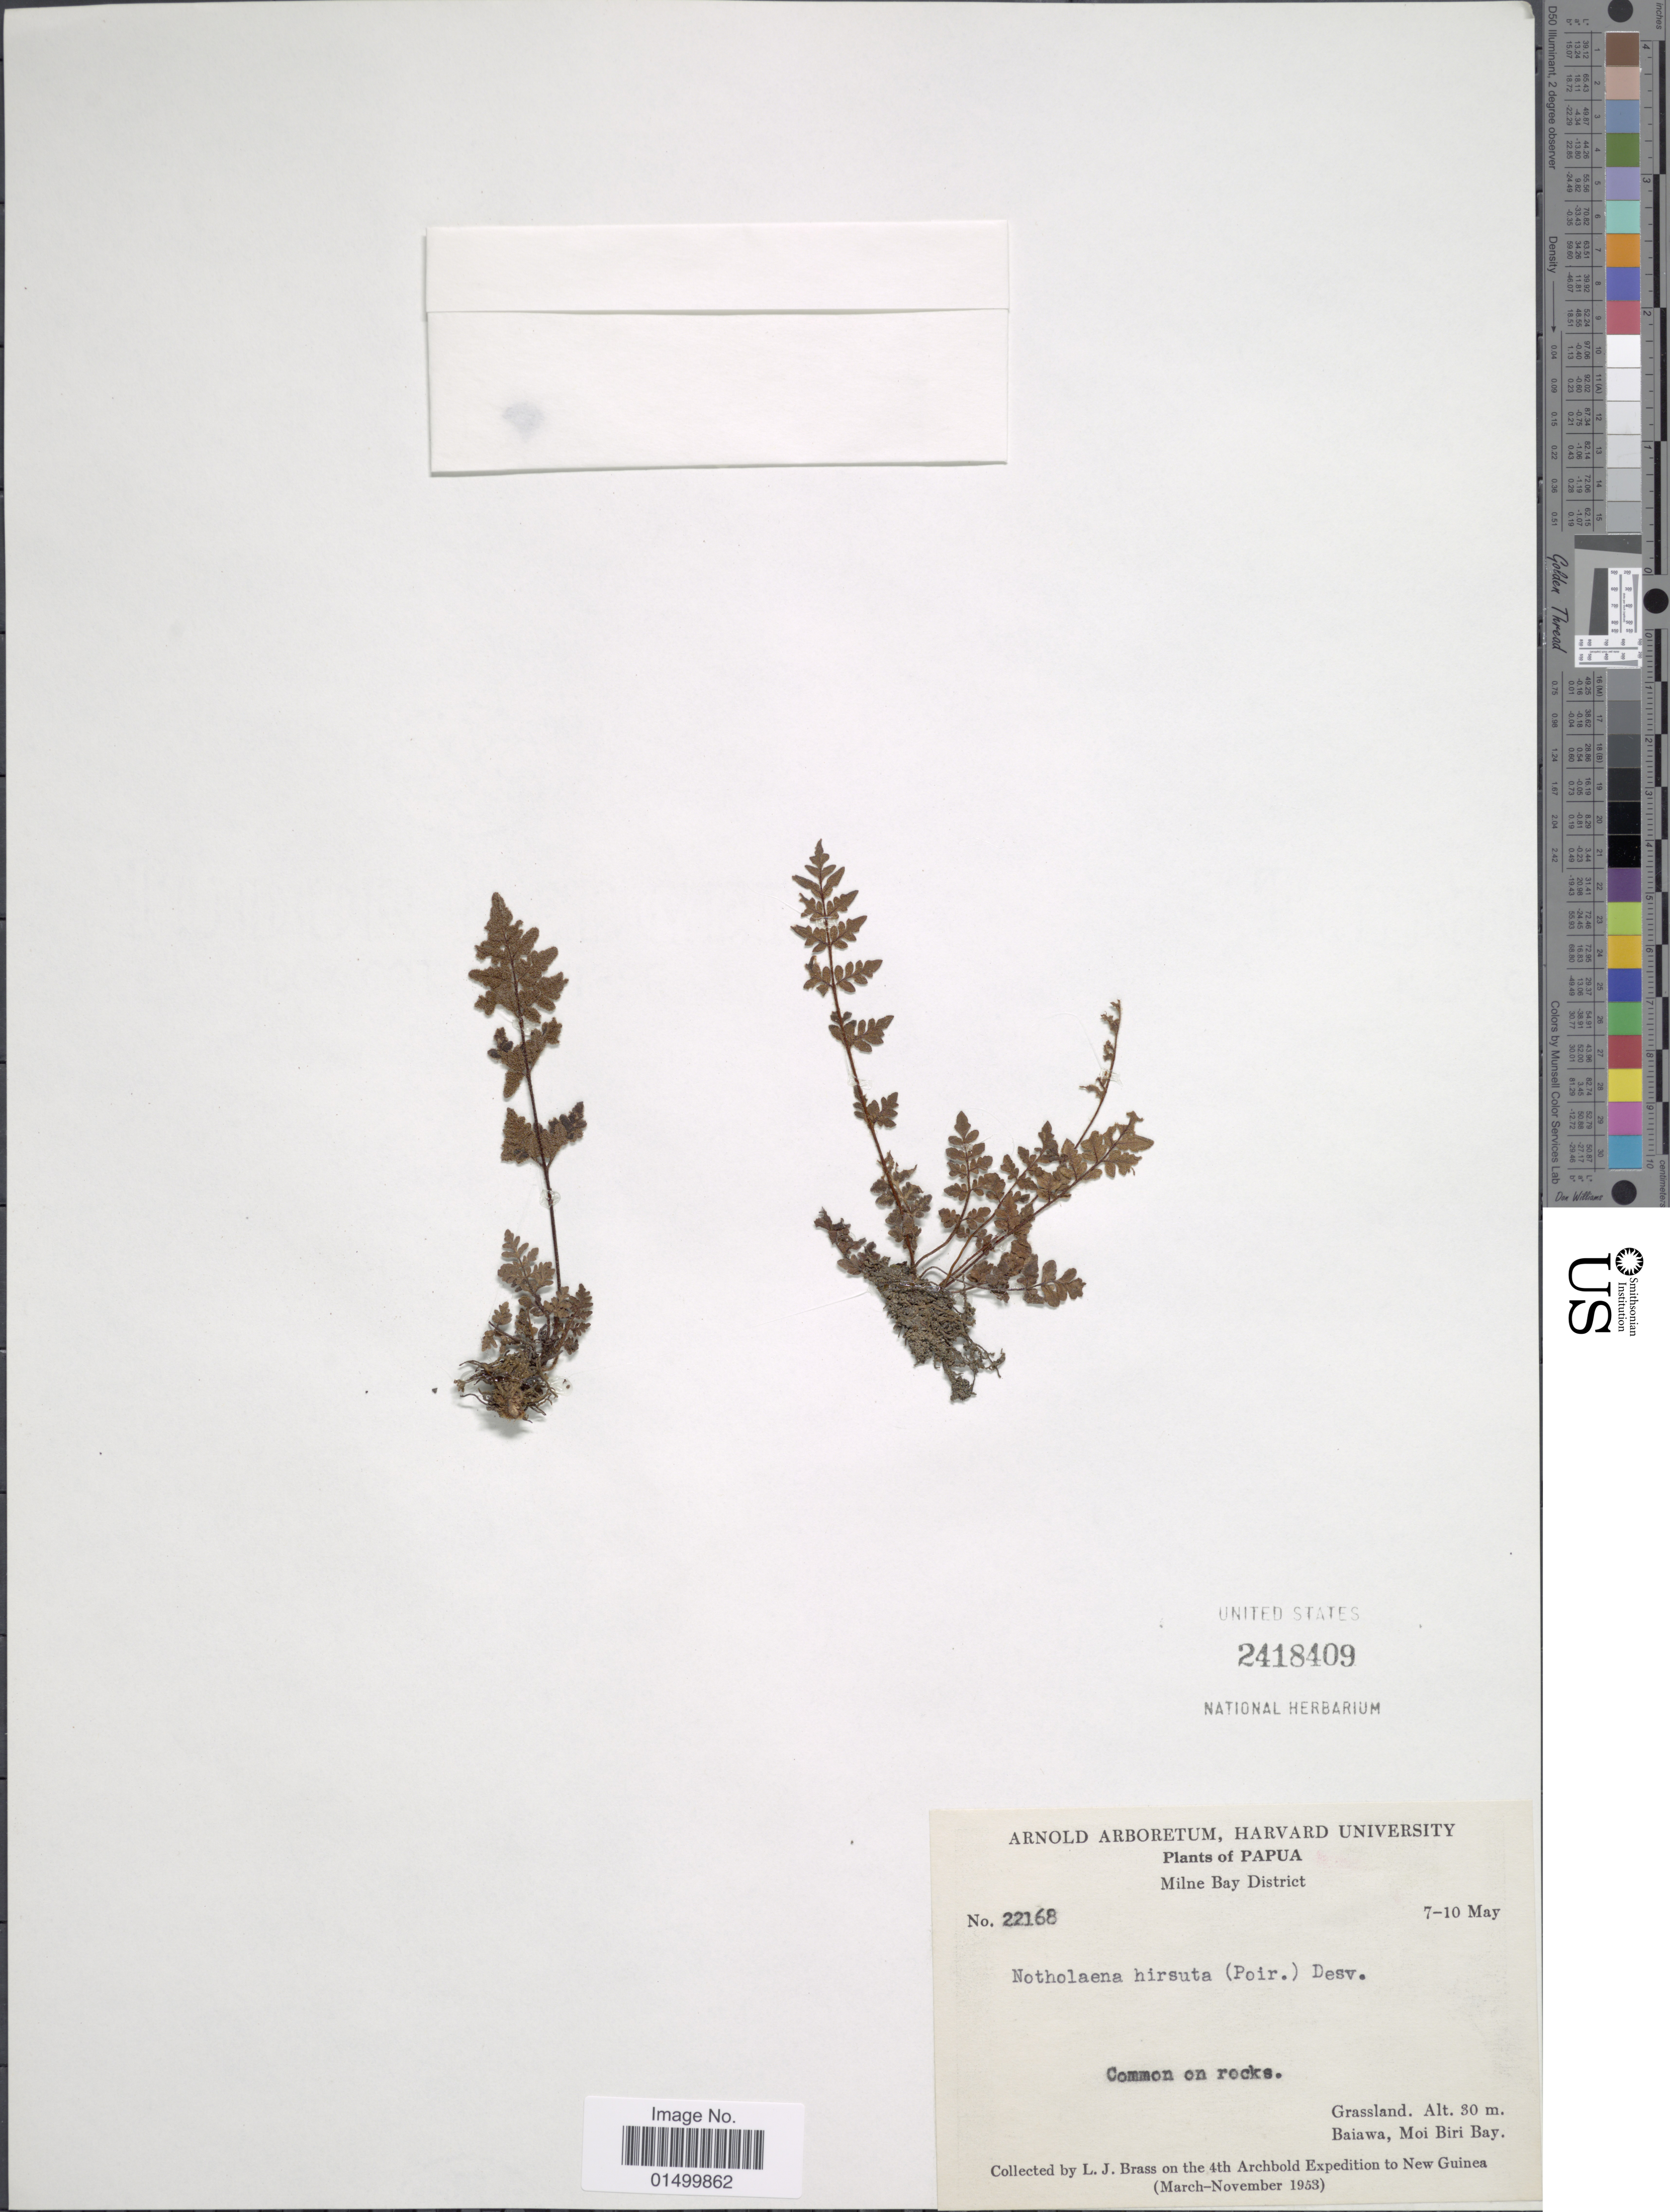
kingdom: Plantae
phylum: Tracheophyta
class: Polypodiopsida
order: Polypodiales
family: Pteridaceae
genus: Cheilanthes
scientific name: Cheilanthes hirsuta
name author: Link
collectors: L. J. Brass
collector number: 22168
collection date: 1953-05-04/1953-05-10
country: Papua New Guinea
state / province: Milne Bay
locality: Grassland,Baiawa, Moi Biri Bay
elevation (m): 30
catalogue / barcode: US 2418409